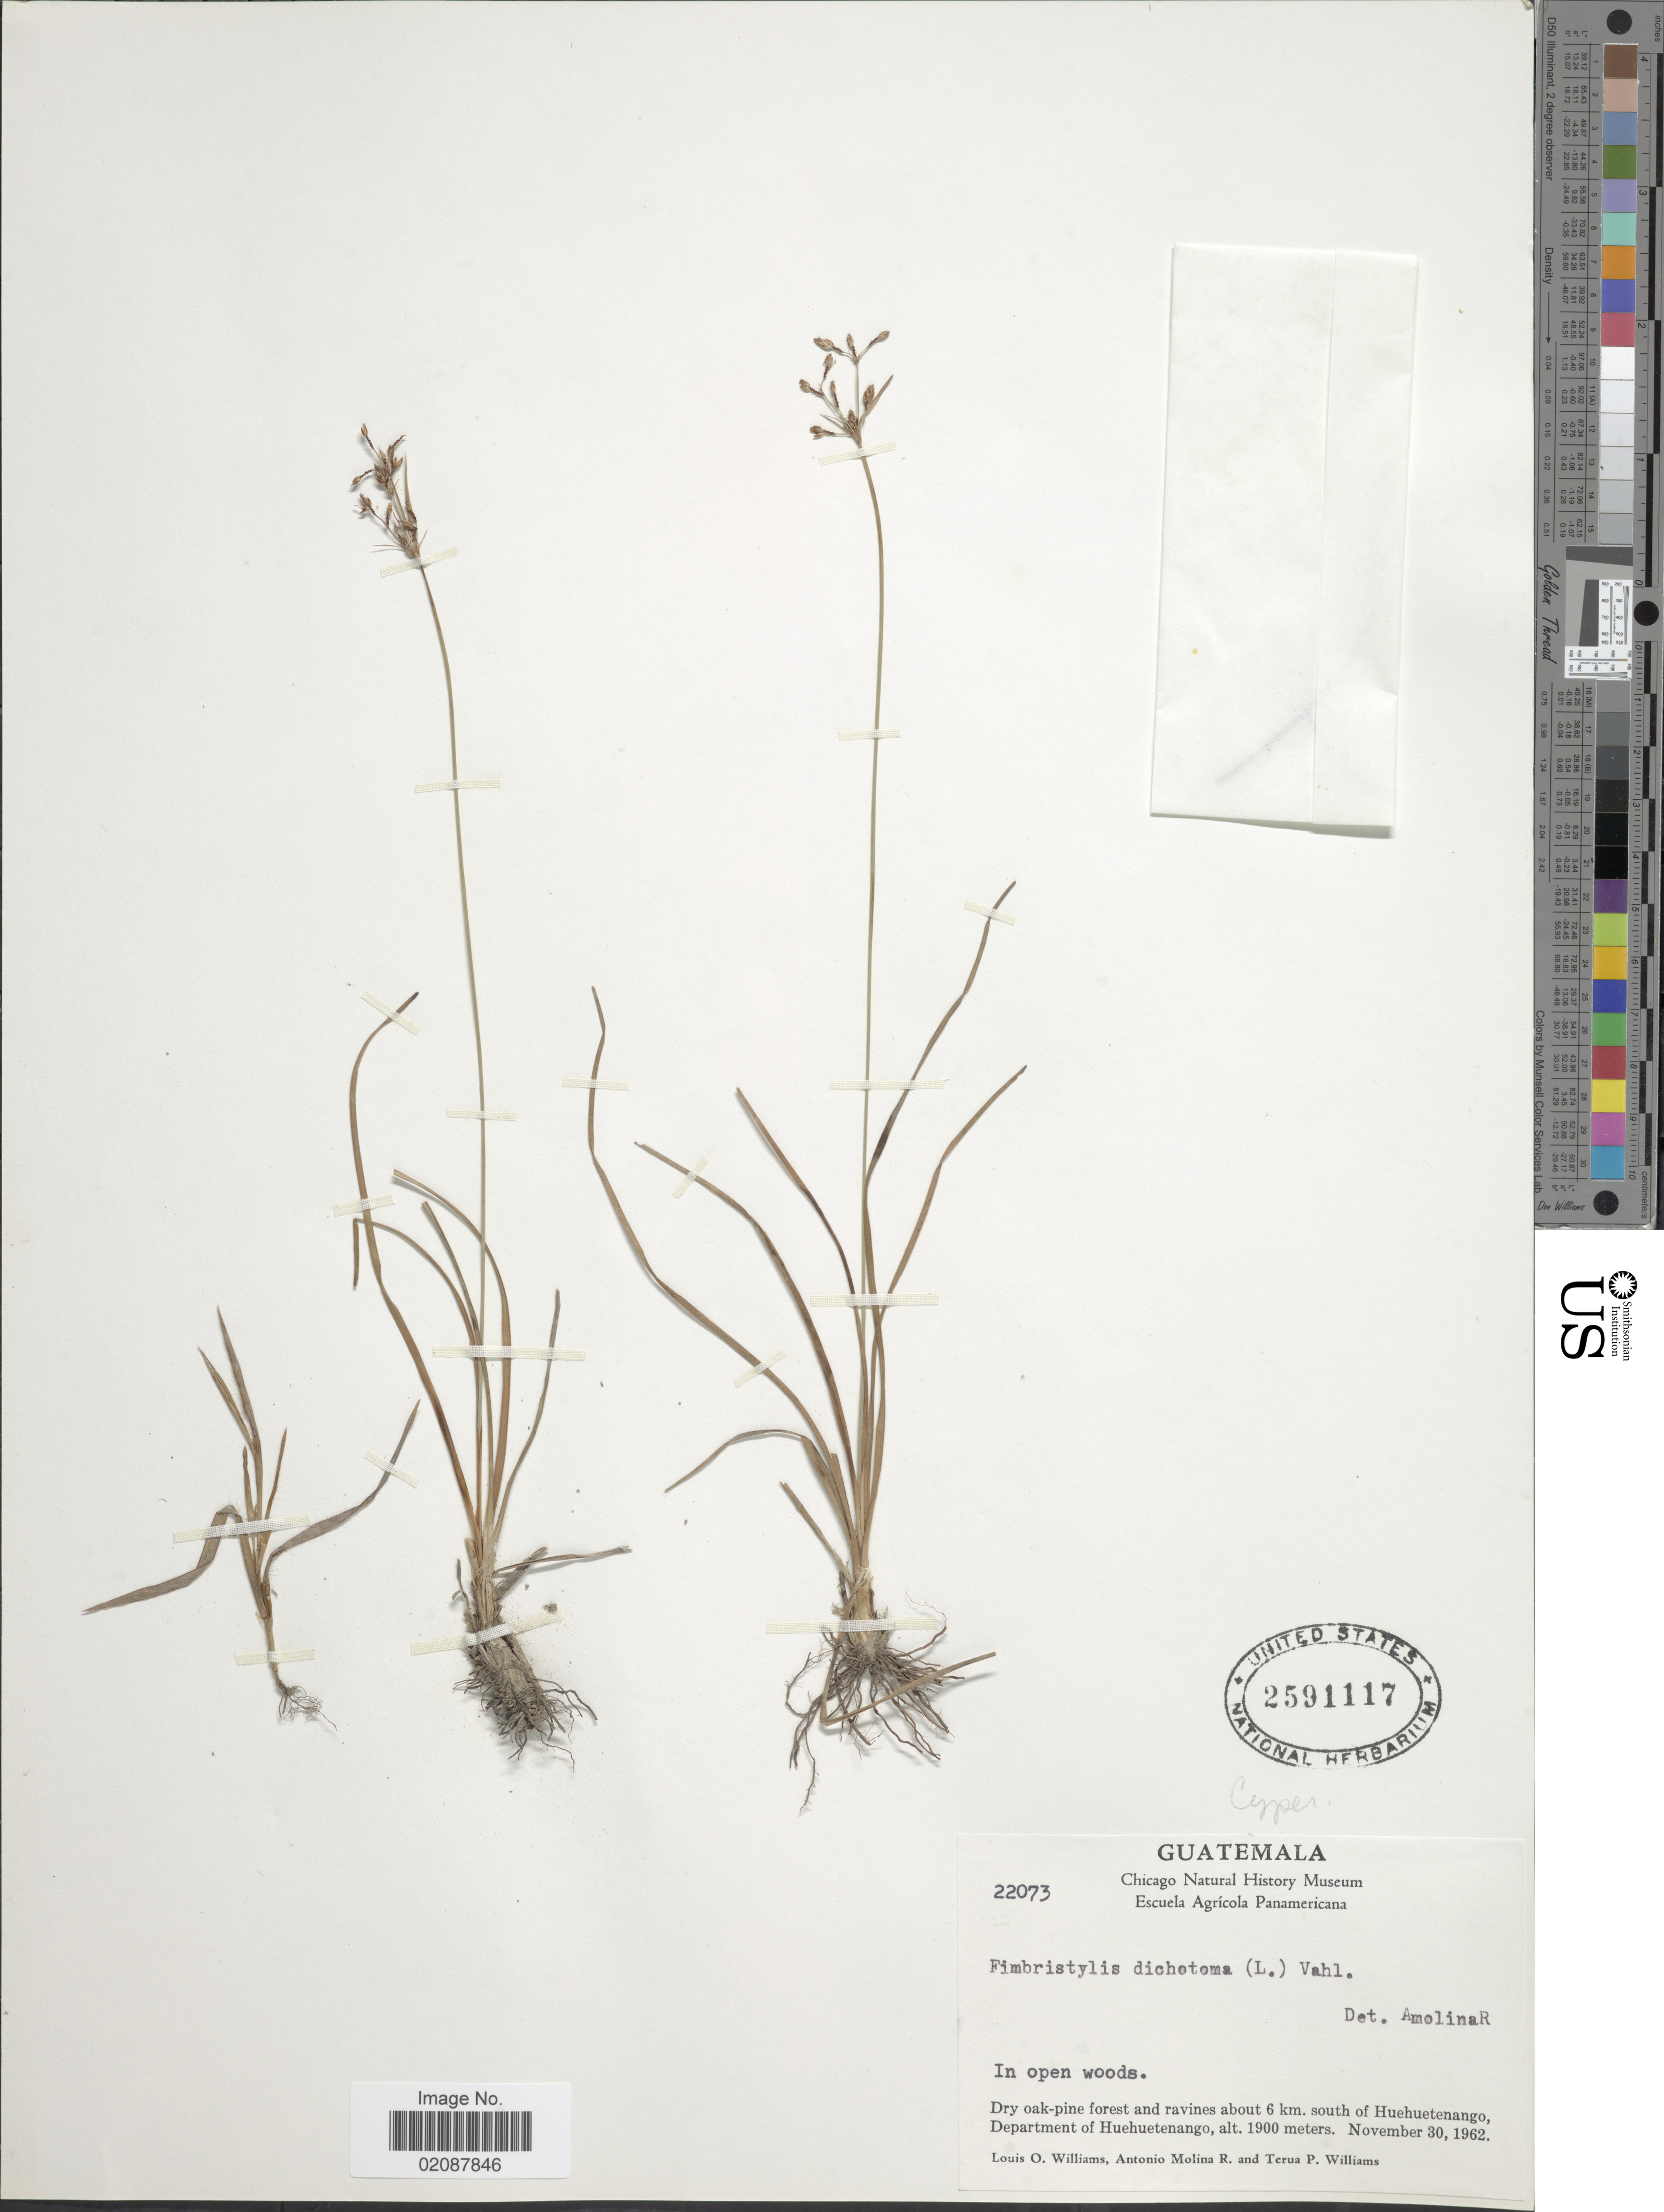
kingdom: Plantae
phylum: Tracheophyta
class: Liliopsida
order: Poales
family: Cyperaceae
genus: Fimbristylis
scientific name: Fimbristylis dichotoma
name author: (L.) Vahl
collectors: L. O. Williams, A. Molina R. & T. Williams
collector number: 22073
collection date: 1962-11-30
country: Guatemala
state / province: Huehuetenango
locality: Dry oak-pine forest and ravines about 6 km. south of Huehuetenango, Department of Huehuetenango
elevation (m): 1900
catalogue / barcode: US 2591117